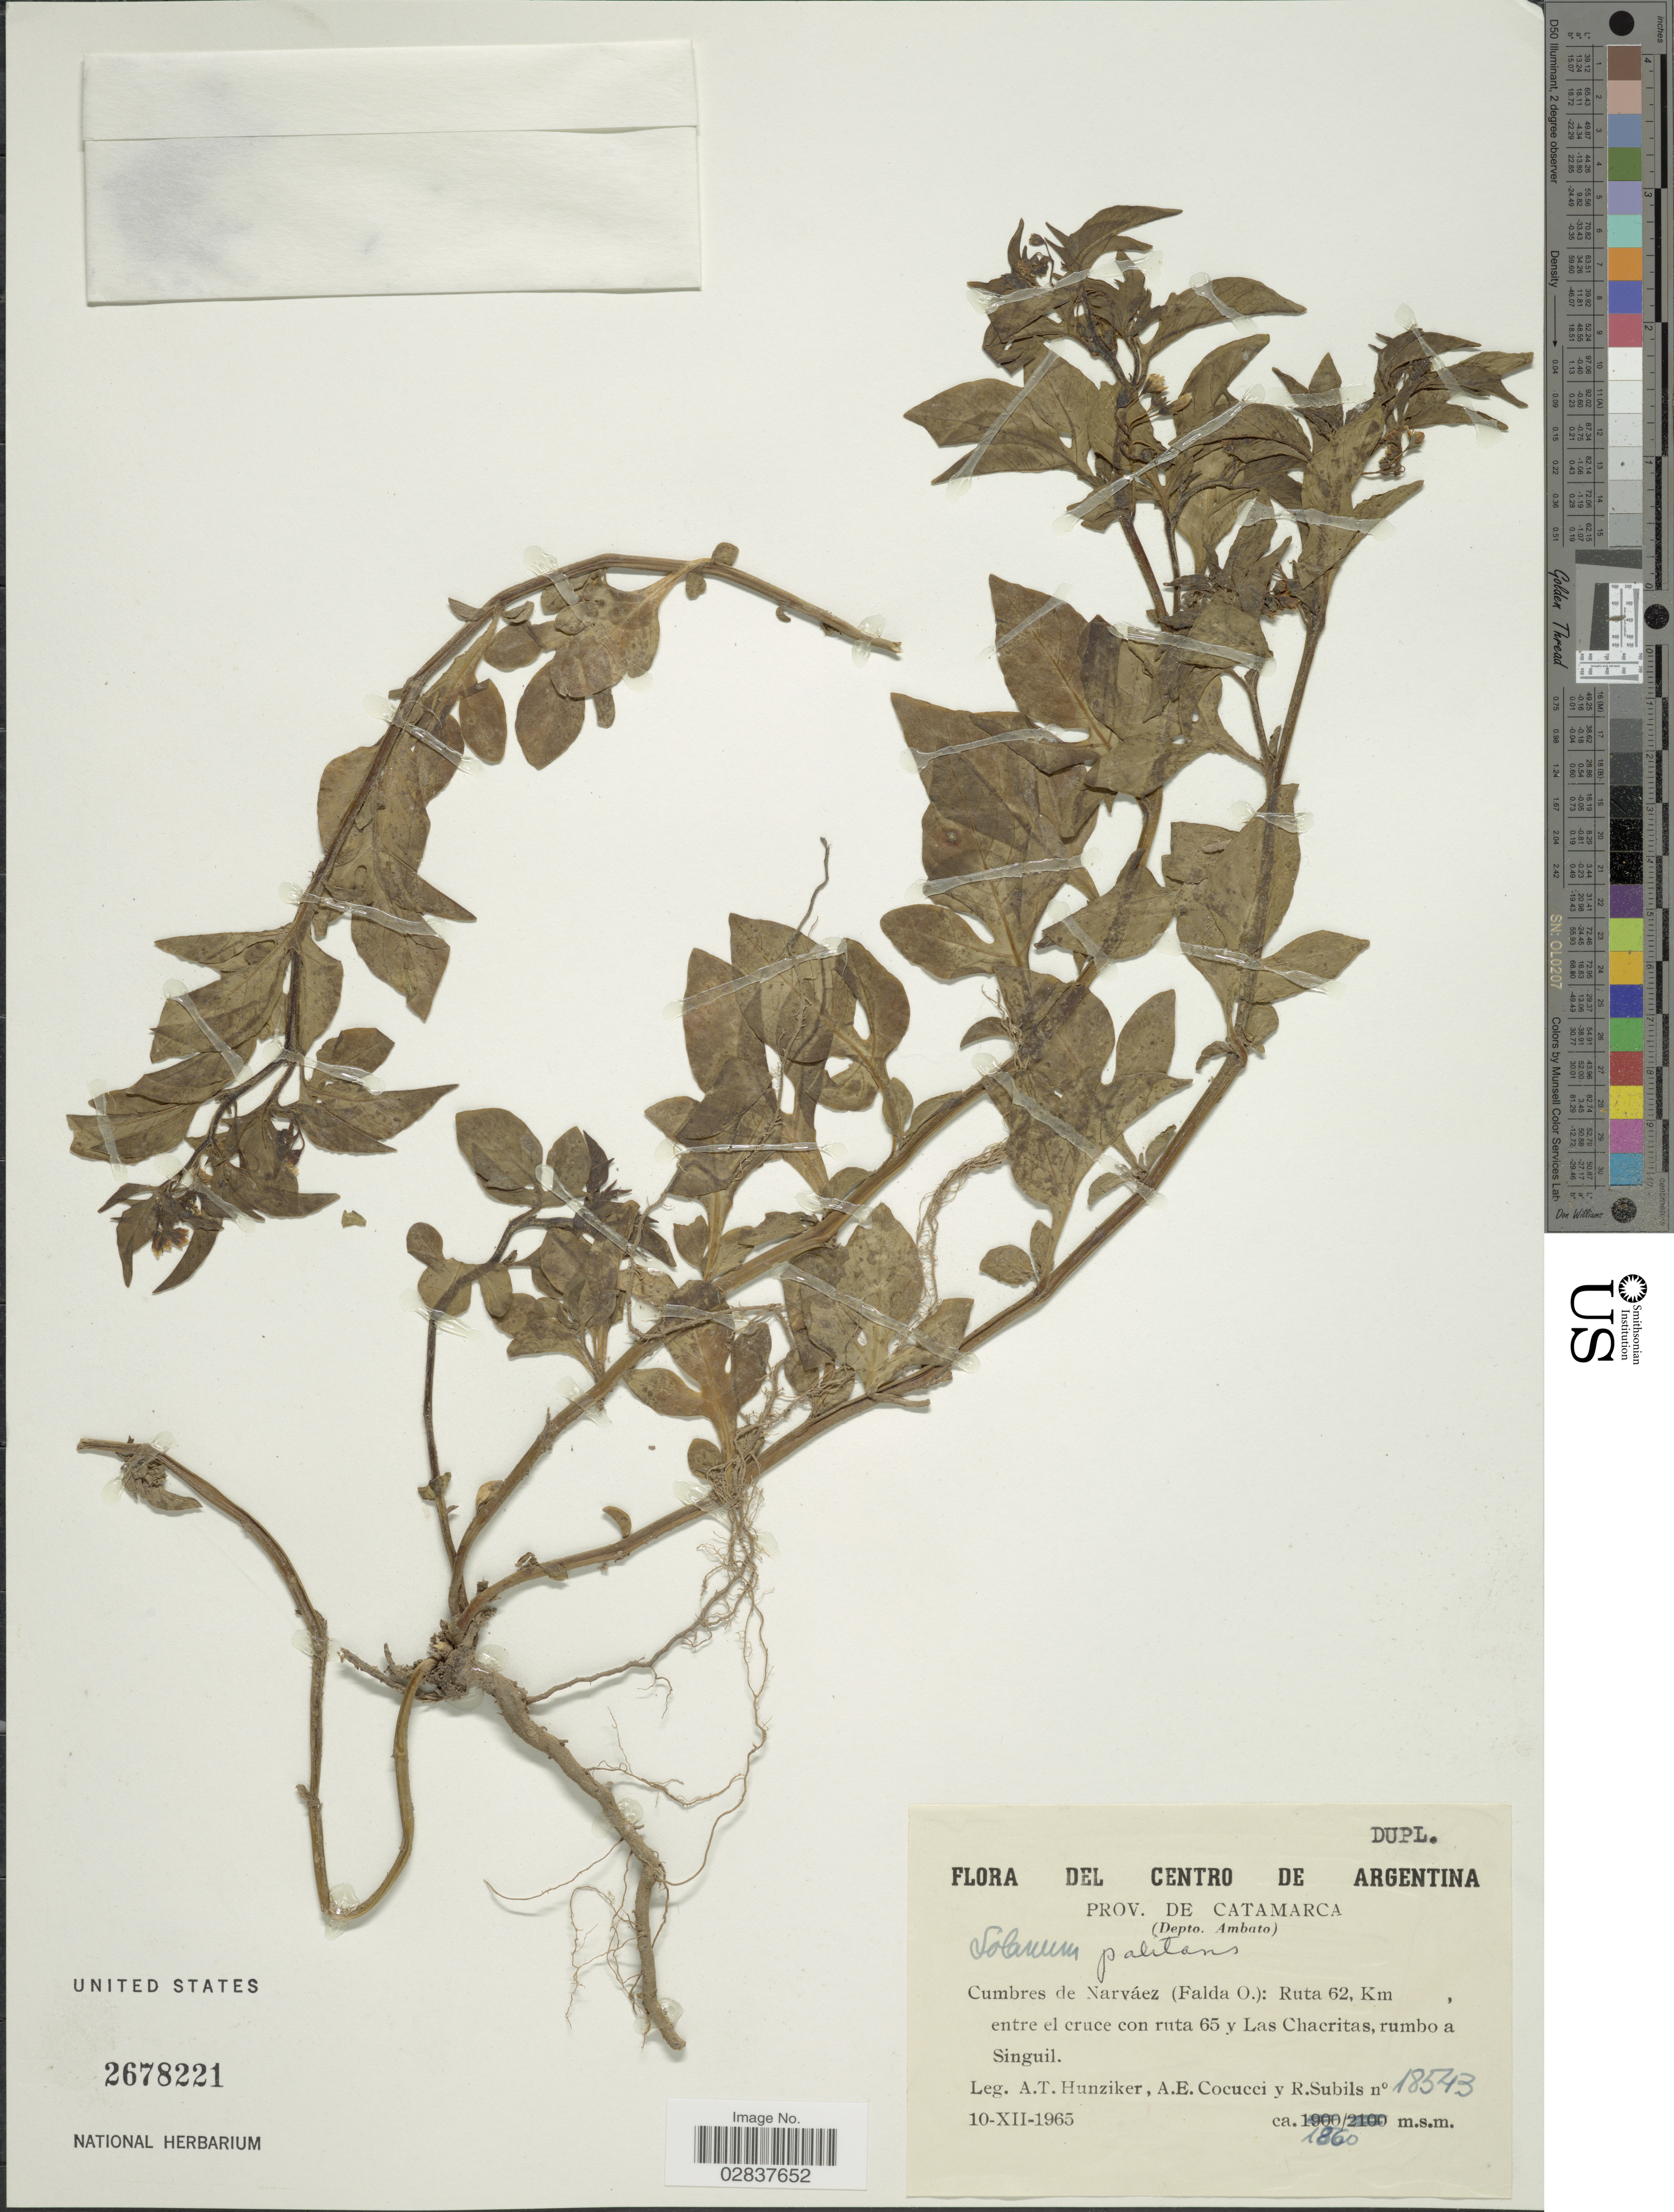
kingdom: Plantae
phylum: Tracheophyta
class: Magnoliopsida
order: Solanales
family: Solanaceae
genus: Solanum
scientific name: Solanum palitans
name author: C.V. Morton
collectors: A. T. Hunziker, A. Cocucci & R. Subils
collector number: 18543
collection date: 1965-12-10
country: Argentina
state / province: Catamarca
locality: Depto. Ambato. Cumbres de Narváez (Faldo O.): Ruta 62, Km entre el cruce ruta 65 y Las Chacritas, rumbo a Singuil.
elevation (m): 1860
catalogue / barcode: US 2678221